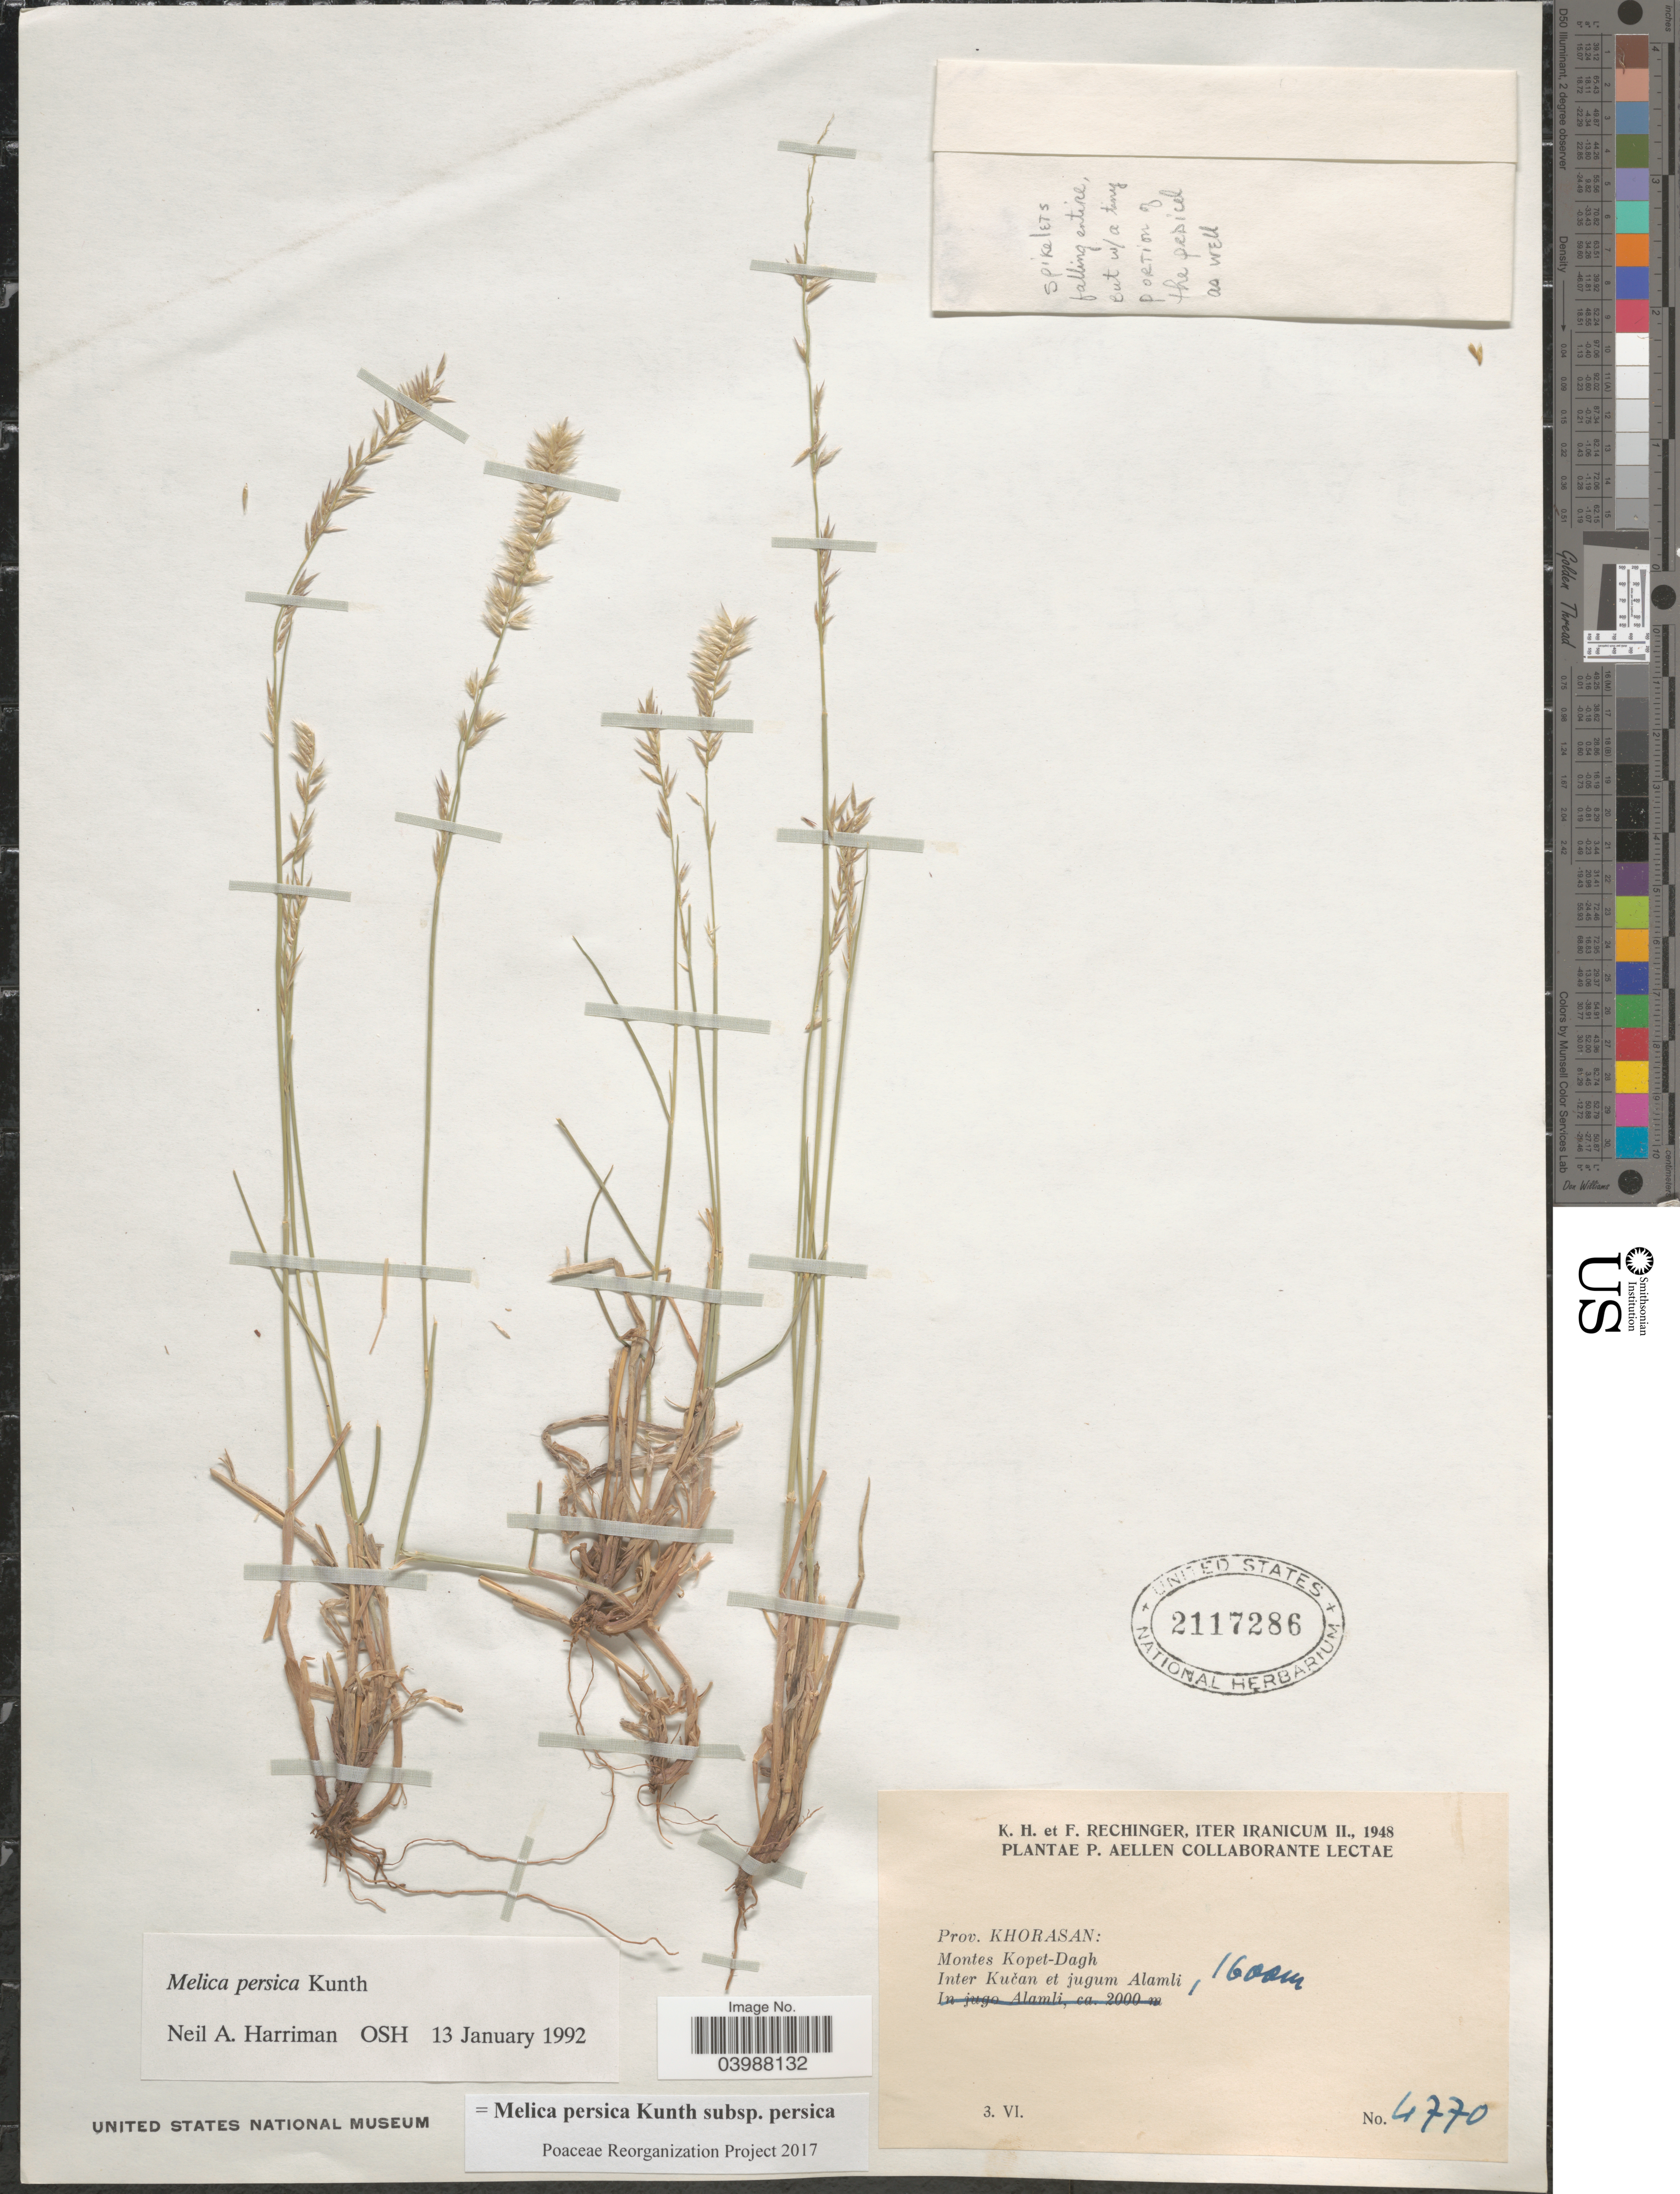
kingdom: Plantae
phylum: Tracheophyta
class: Liliopsida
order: Poales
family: Poaceae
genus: Melica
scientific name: Melica persica subsp. persica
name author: Kunth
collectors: K. H. Rechinger & F. Rechinger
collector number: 4770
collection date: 1948-06-03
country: Iran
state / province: Khorasan [obsolete]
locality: Iter Iranicum. Prov. Khorasan: Montes Kopet-Dagh. Inter Kučan et jugum Alamli.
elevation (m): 1600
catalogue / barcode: US 2117286